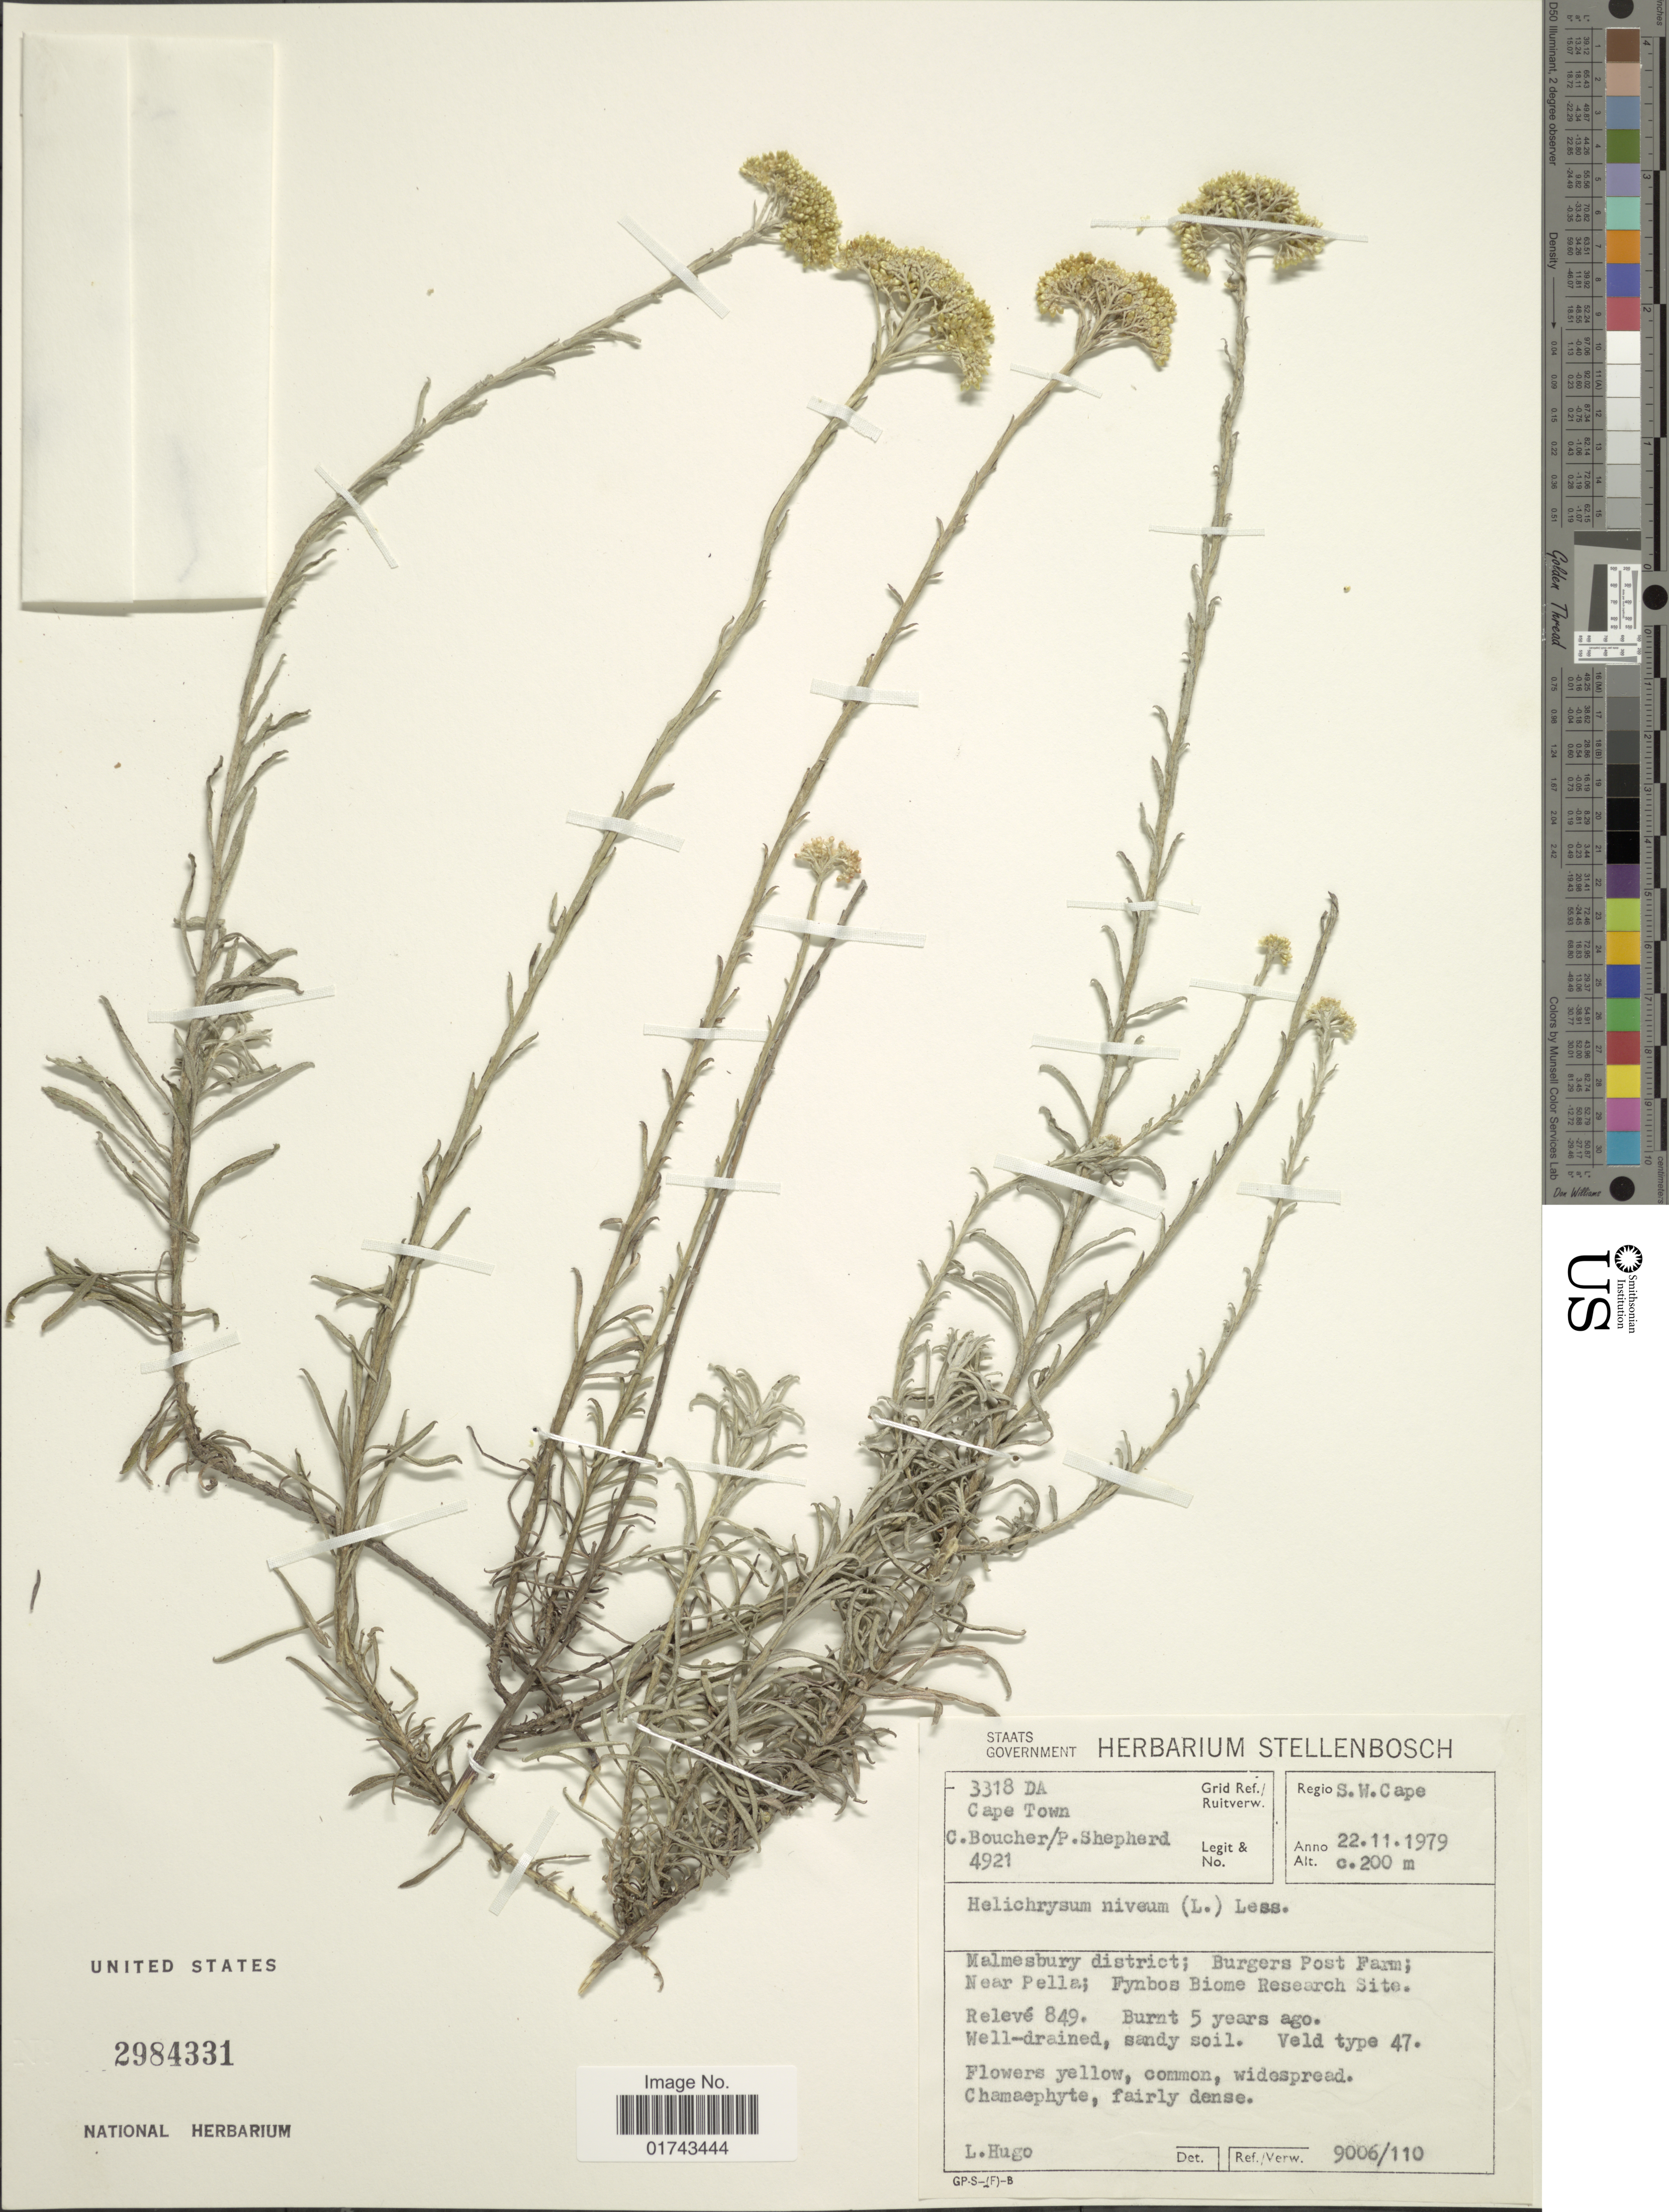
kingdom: Plantae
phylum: Tracheophyta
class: Magnoliopsida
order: Asterales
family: Asteraceae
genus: Helichrysum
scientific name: Helichrysum niveum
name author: (L.) Less.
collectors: C. Boucher & P. Shepherd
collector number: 4921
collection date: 1979-11-22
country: South Africa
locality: Regio S. W. Cape, Grid Ref./Ruitverw. 3318 DA Cape Town, Malmesbury District; Burgers Post Farm, Near Pella, Fynbos Biome Research Site, Releve 849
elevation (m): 200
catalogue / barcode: US 2984331